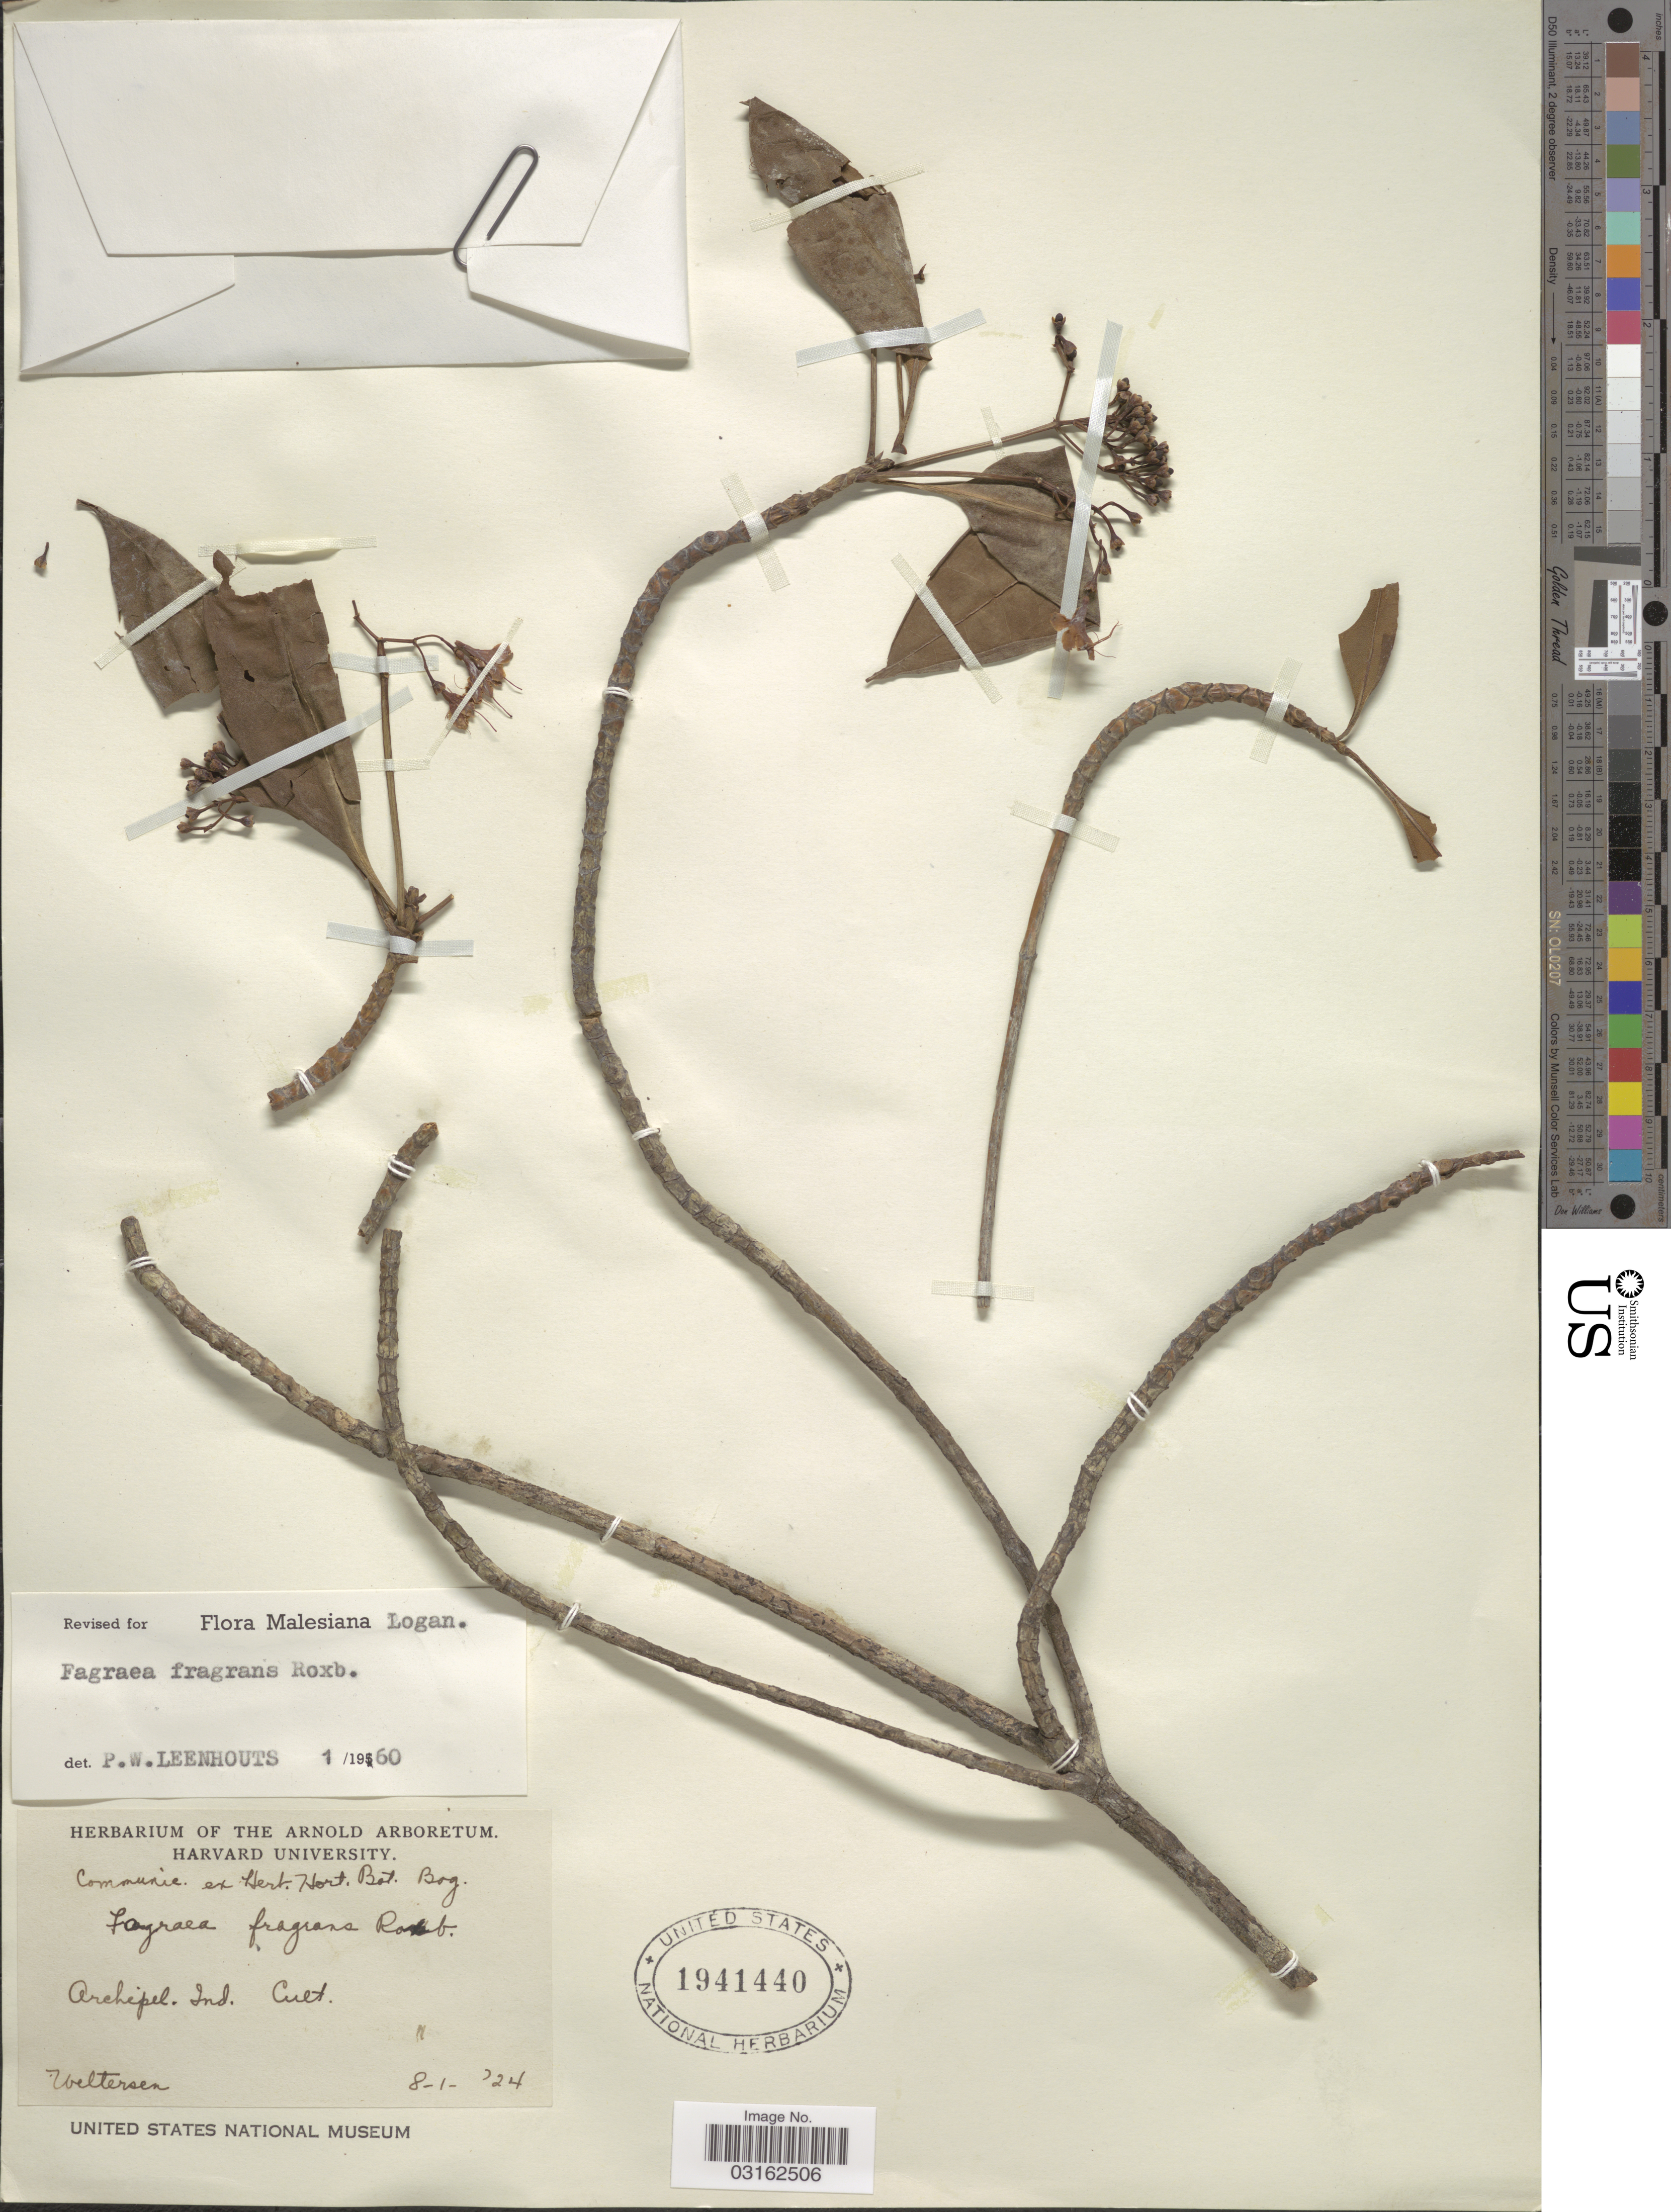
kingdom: Plantae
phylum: Tracheophyta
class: Magnoliopsida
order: Gentianales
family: Gentianaceae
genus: Fagraea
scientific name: Fagraea fragrans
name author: Roxb.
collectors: Weltersen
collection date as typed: Transcribed d/m/y: 8/1/24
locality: Archipel. Ind.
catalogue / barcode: US 1941440